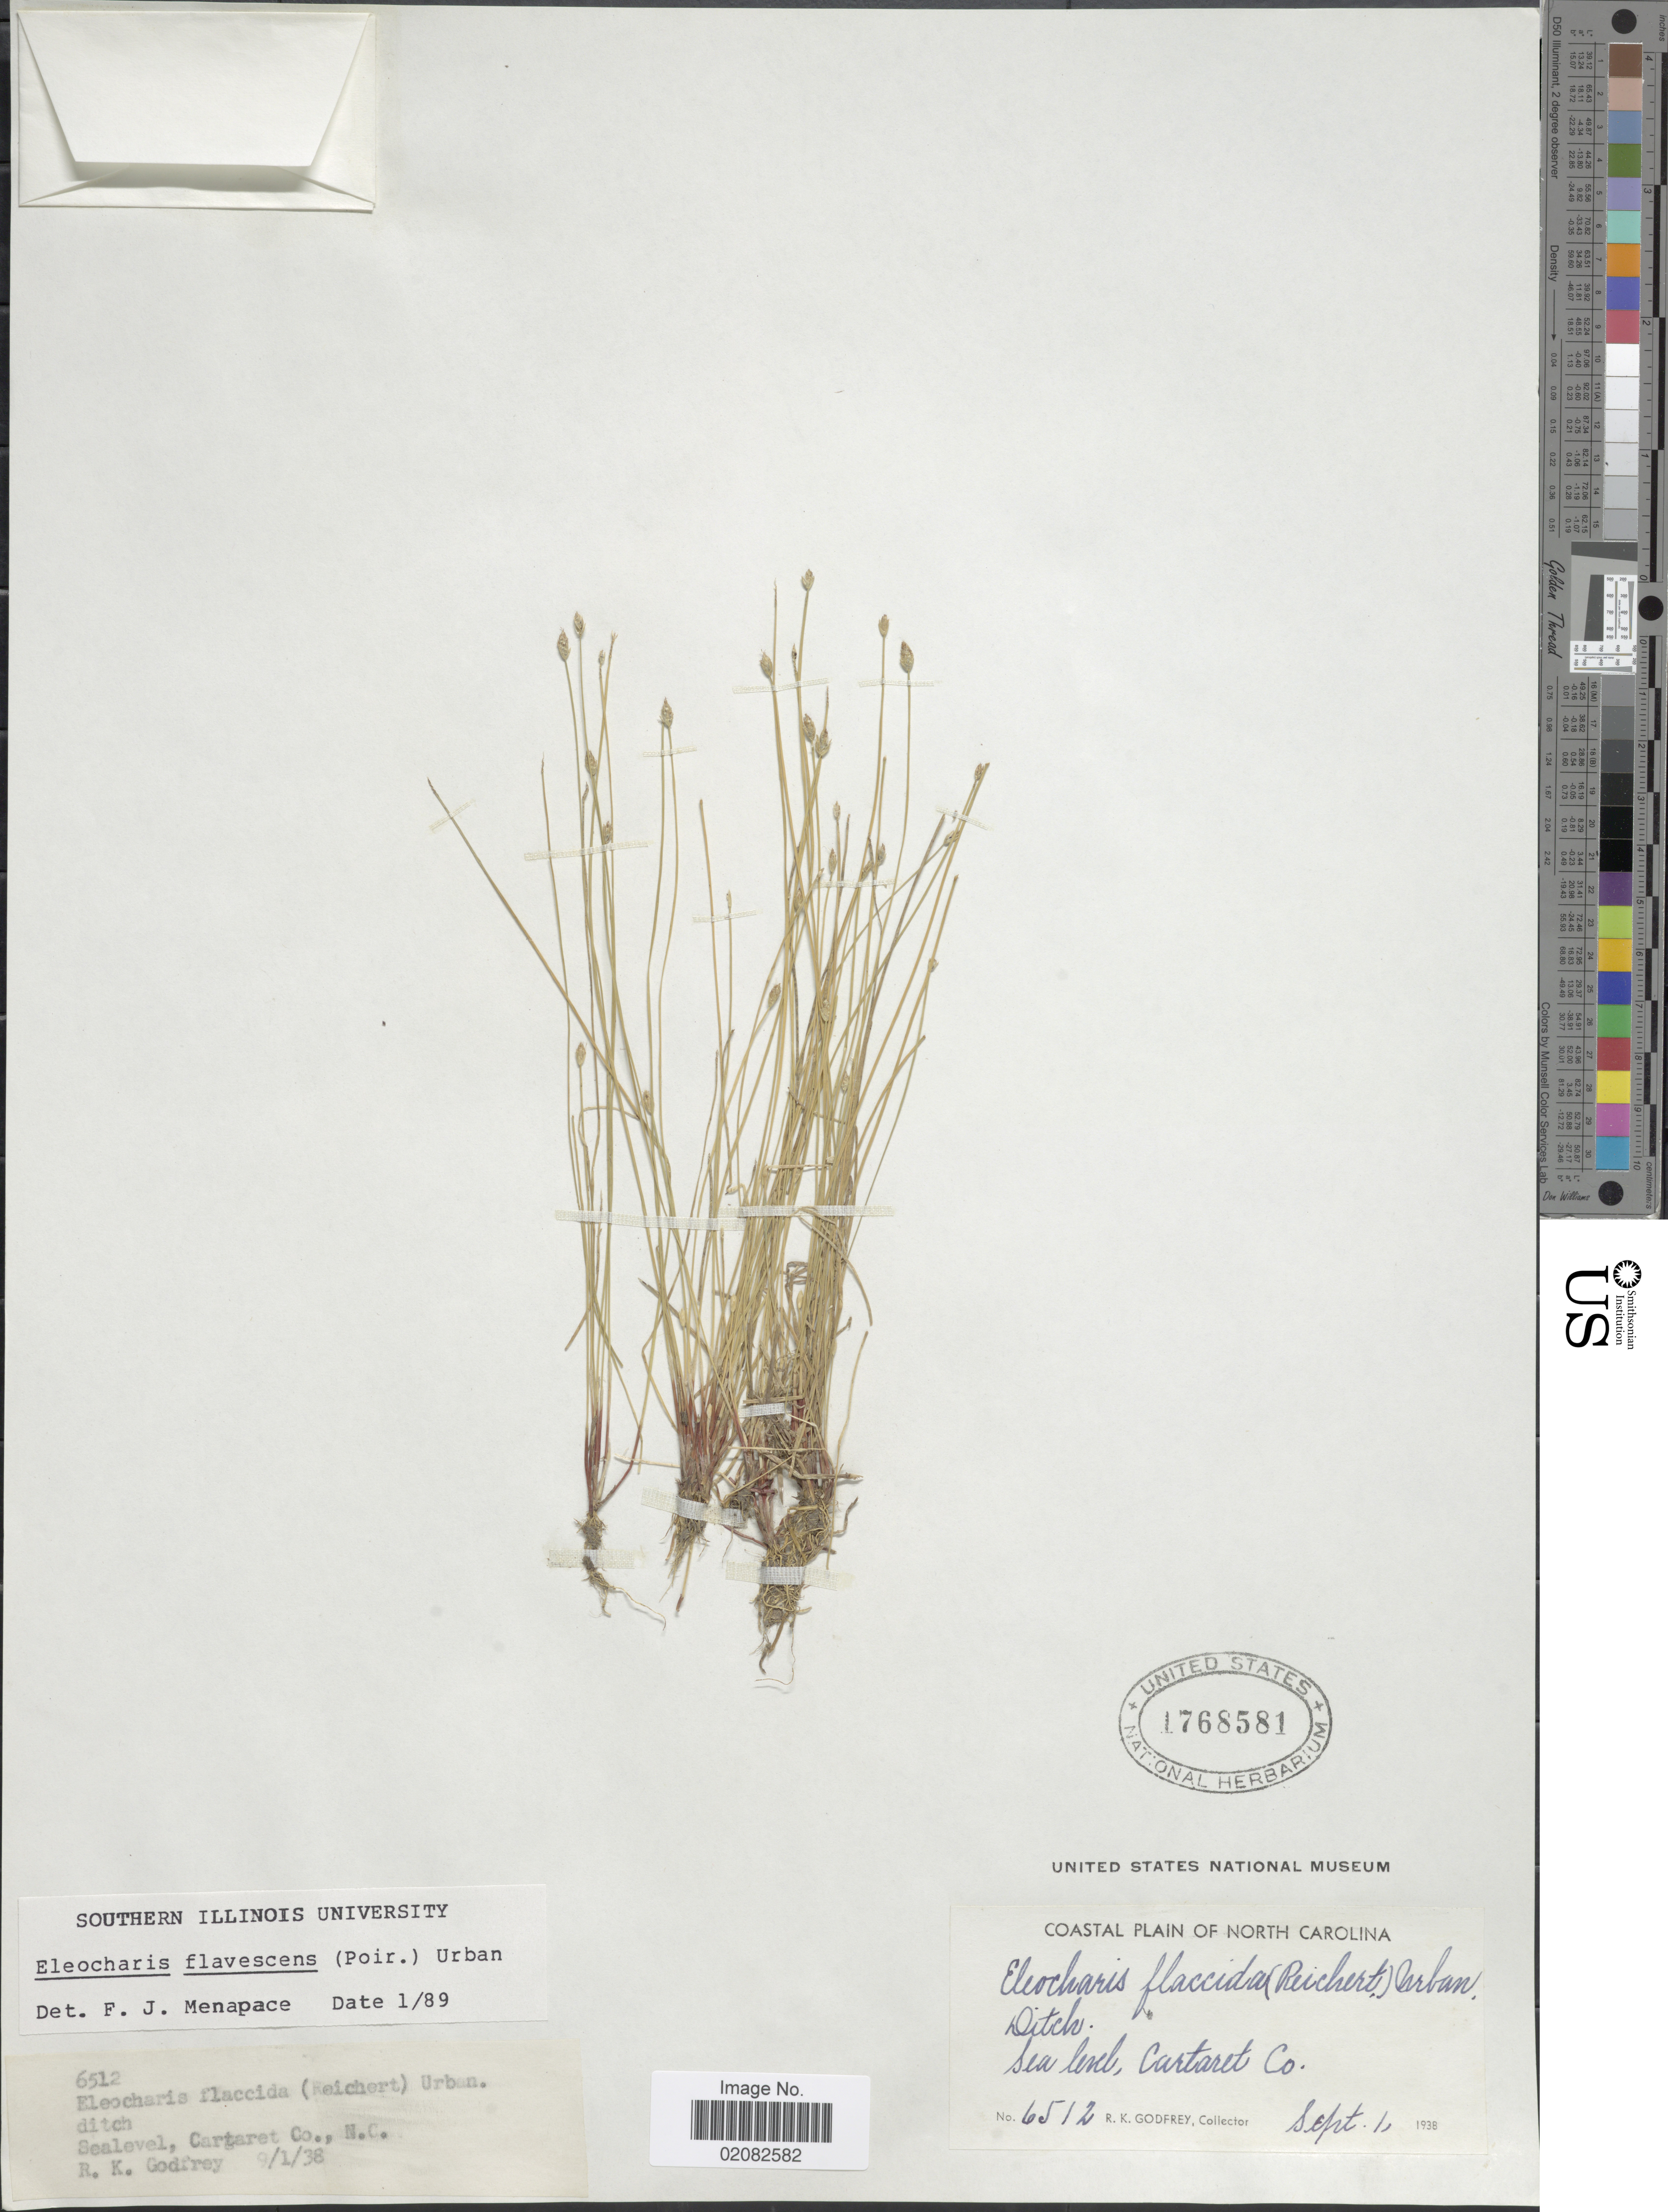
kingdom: Plantae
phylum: Tracheophyta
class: Liliopsida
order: Poales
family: Cyperaceae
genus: Eleocharis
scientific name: Eleocharis flavescens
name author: (Poir.) Urb.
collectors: R. K. Godfrey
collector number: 6512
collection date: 1938-09-01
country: United States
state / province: North Carolina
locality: Cartaret Co.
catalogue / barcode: US 1768581